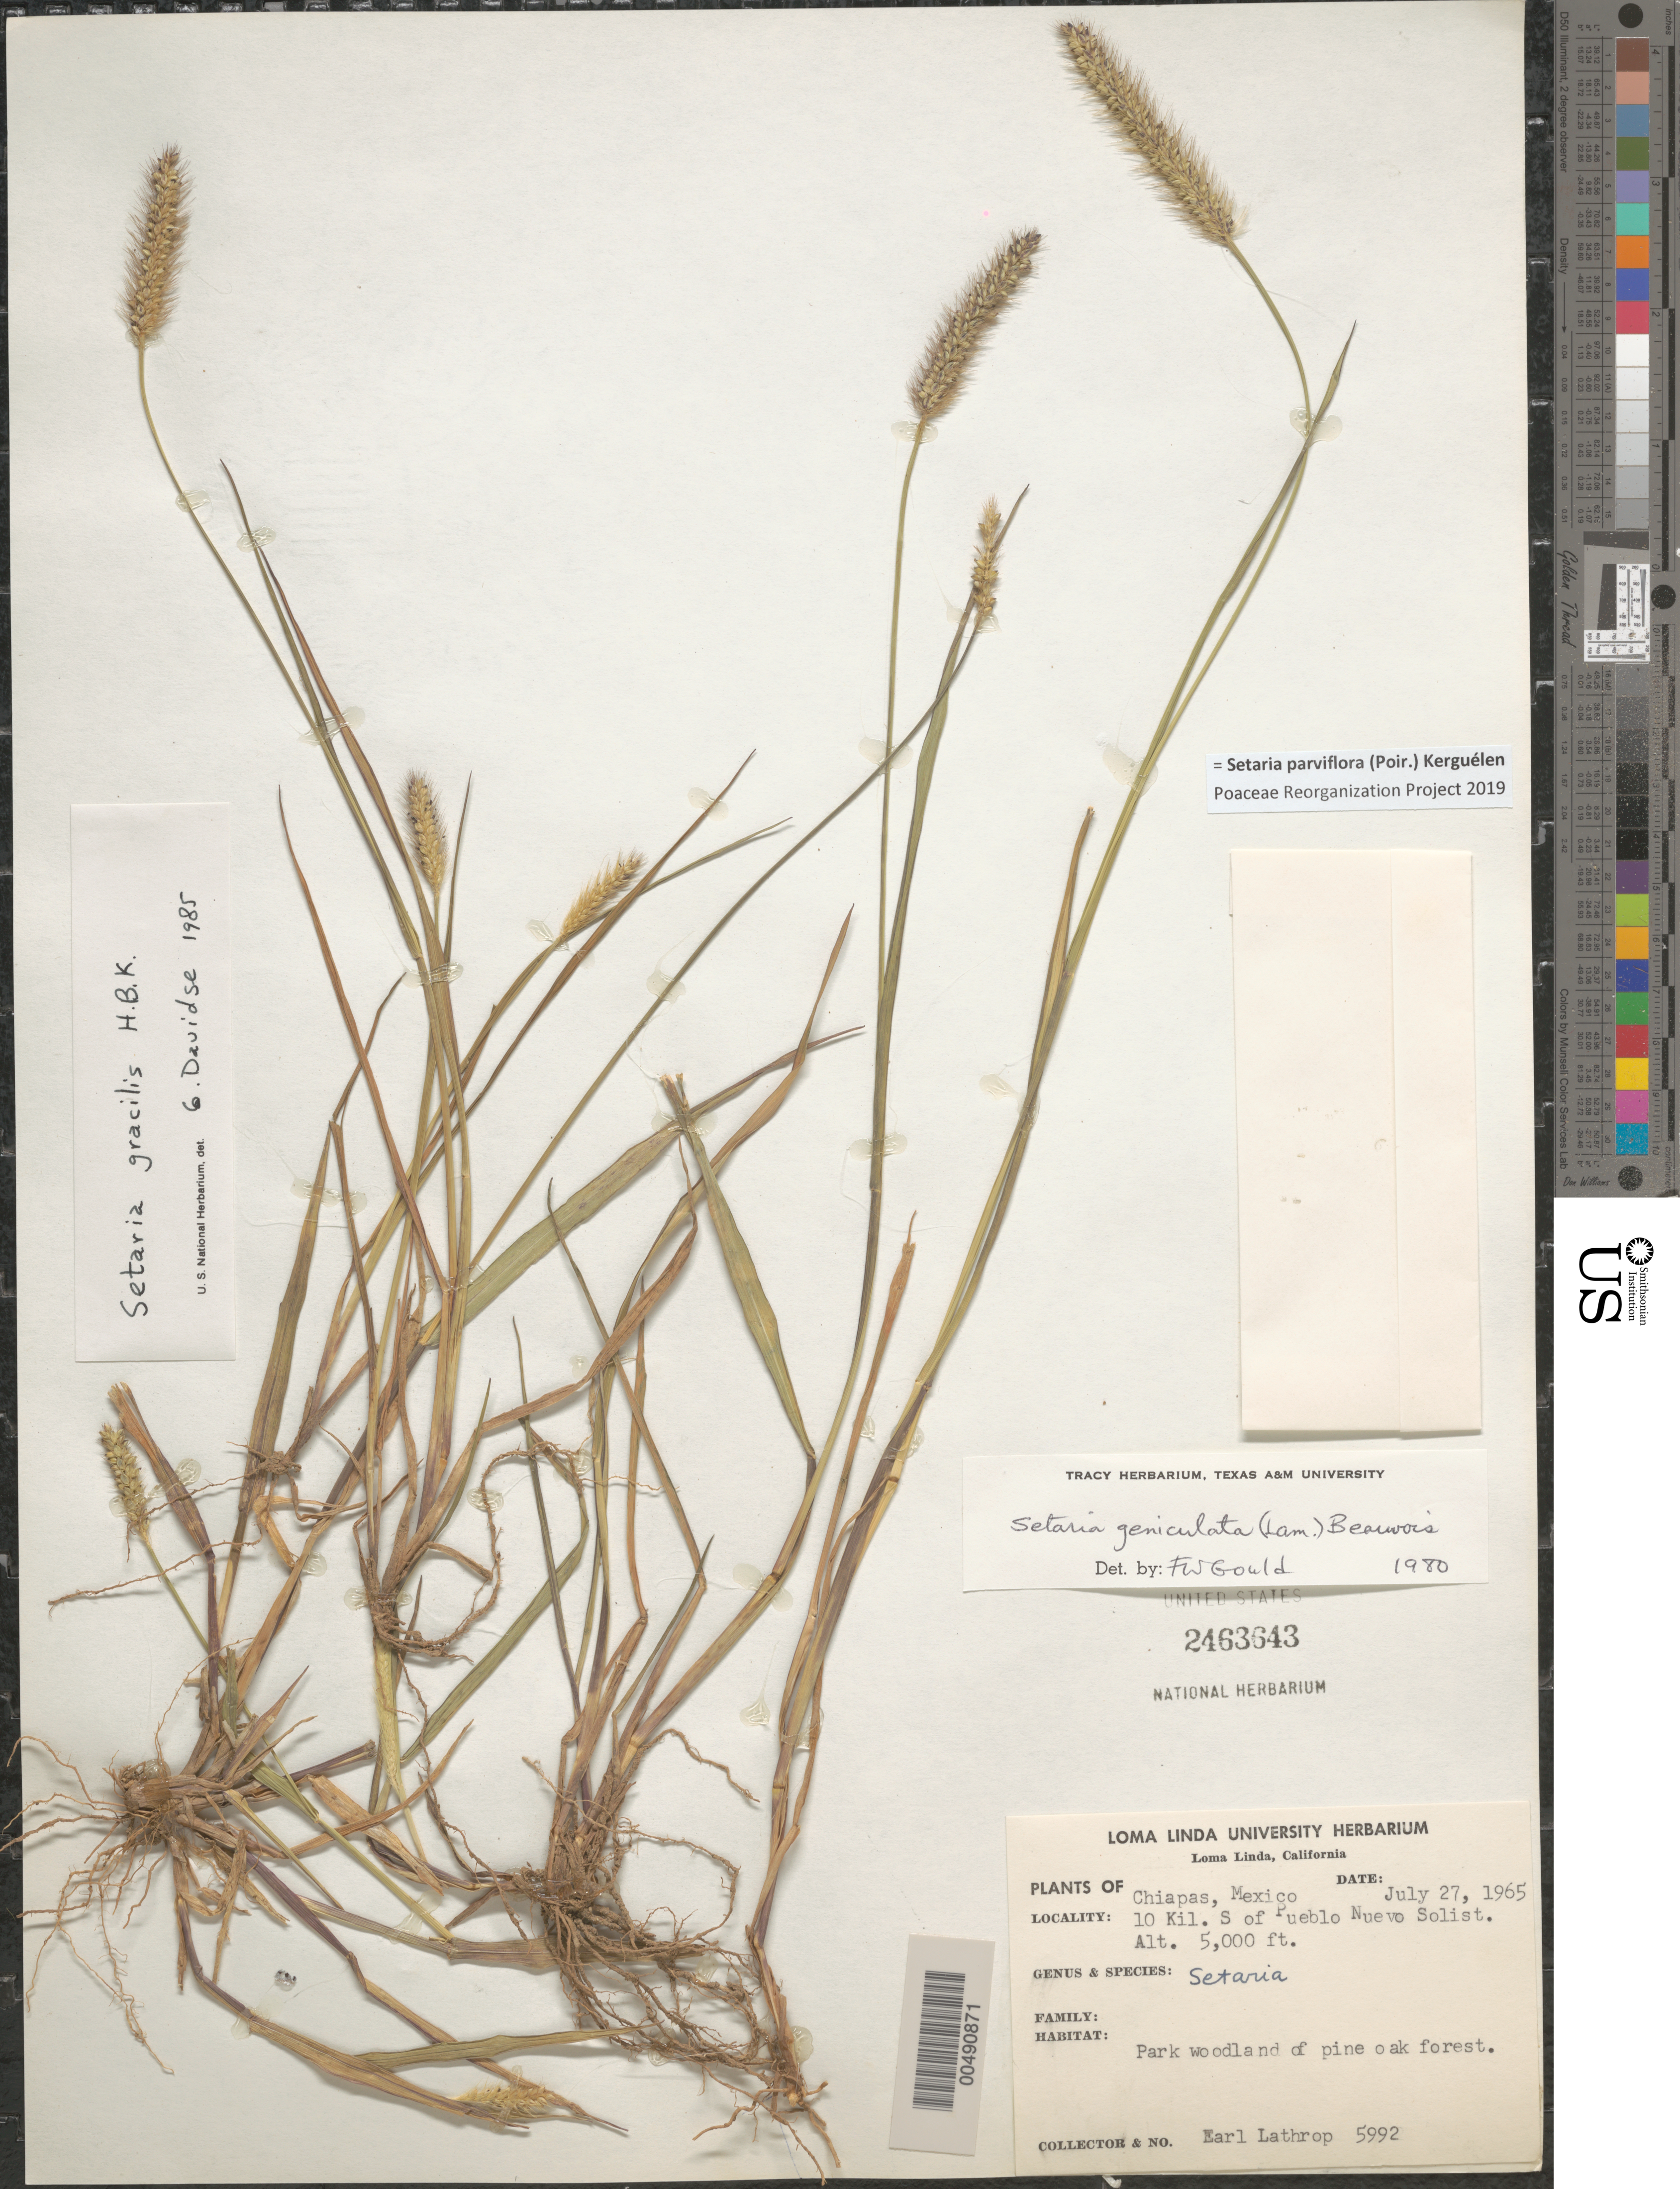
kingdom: Plantae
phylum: Tracheophyta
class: Liliopsida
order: Poales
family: Poaceae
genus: Setaria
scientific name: Setaria parviflora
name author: (Poir.) Kerguélen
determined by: Poaceae Reorganization Project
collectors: E. W. Lathrop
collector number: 5992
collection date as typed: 27 Jul 1965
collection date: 1965-07-27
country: Mexico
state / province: Chiapas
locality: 10 km S of Pueblo Nuevo Solistahuacán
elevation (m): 1524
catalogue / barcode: US 2463643